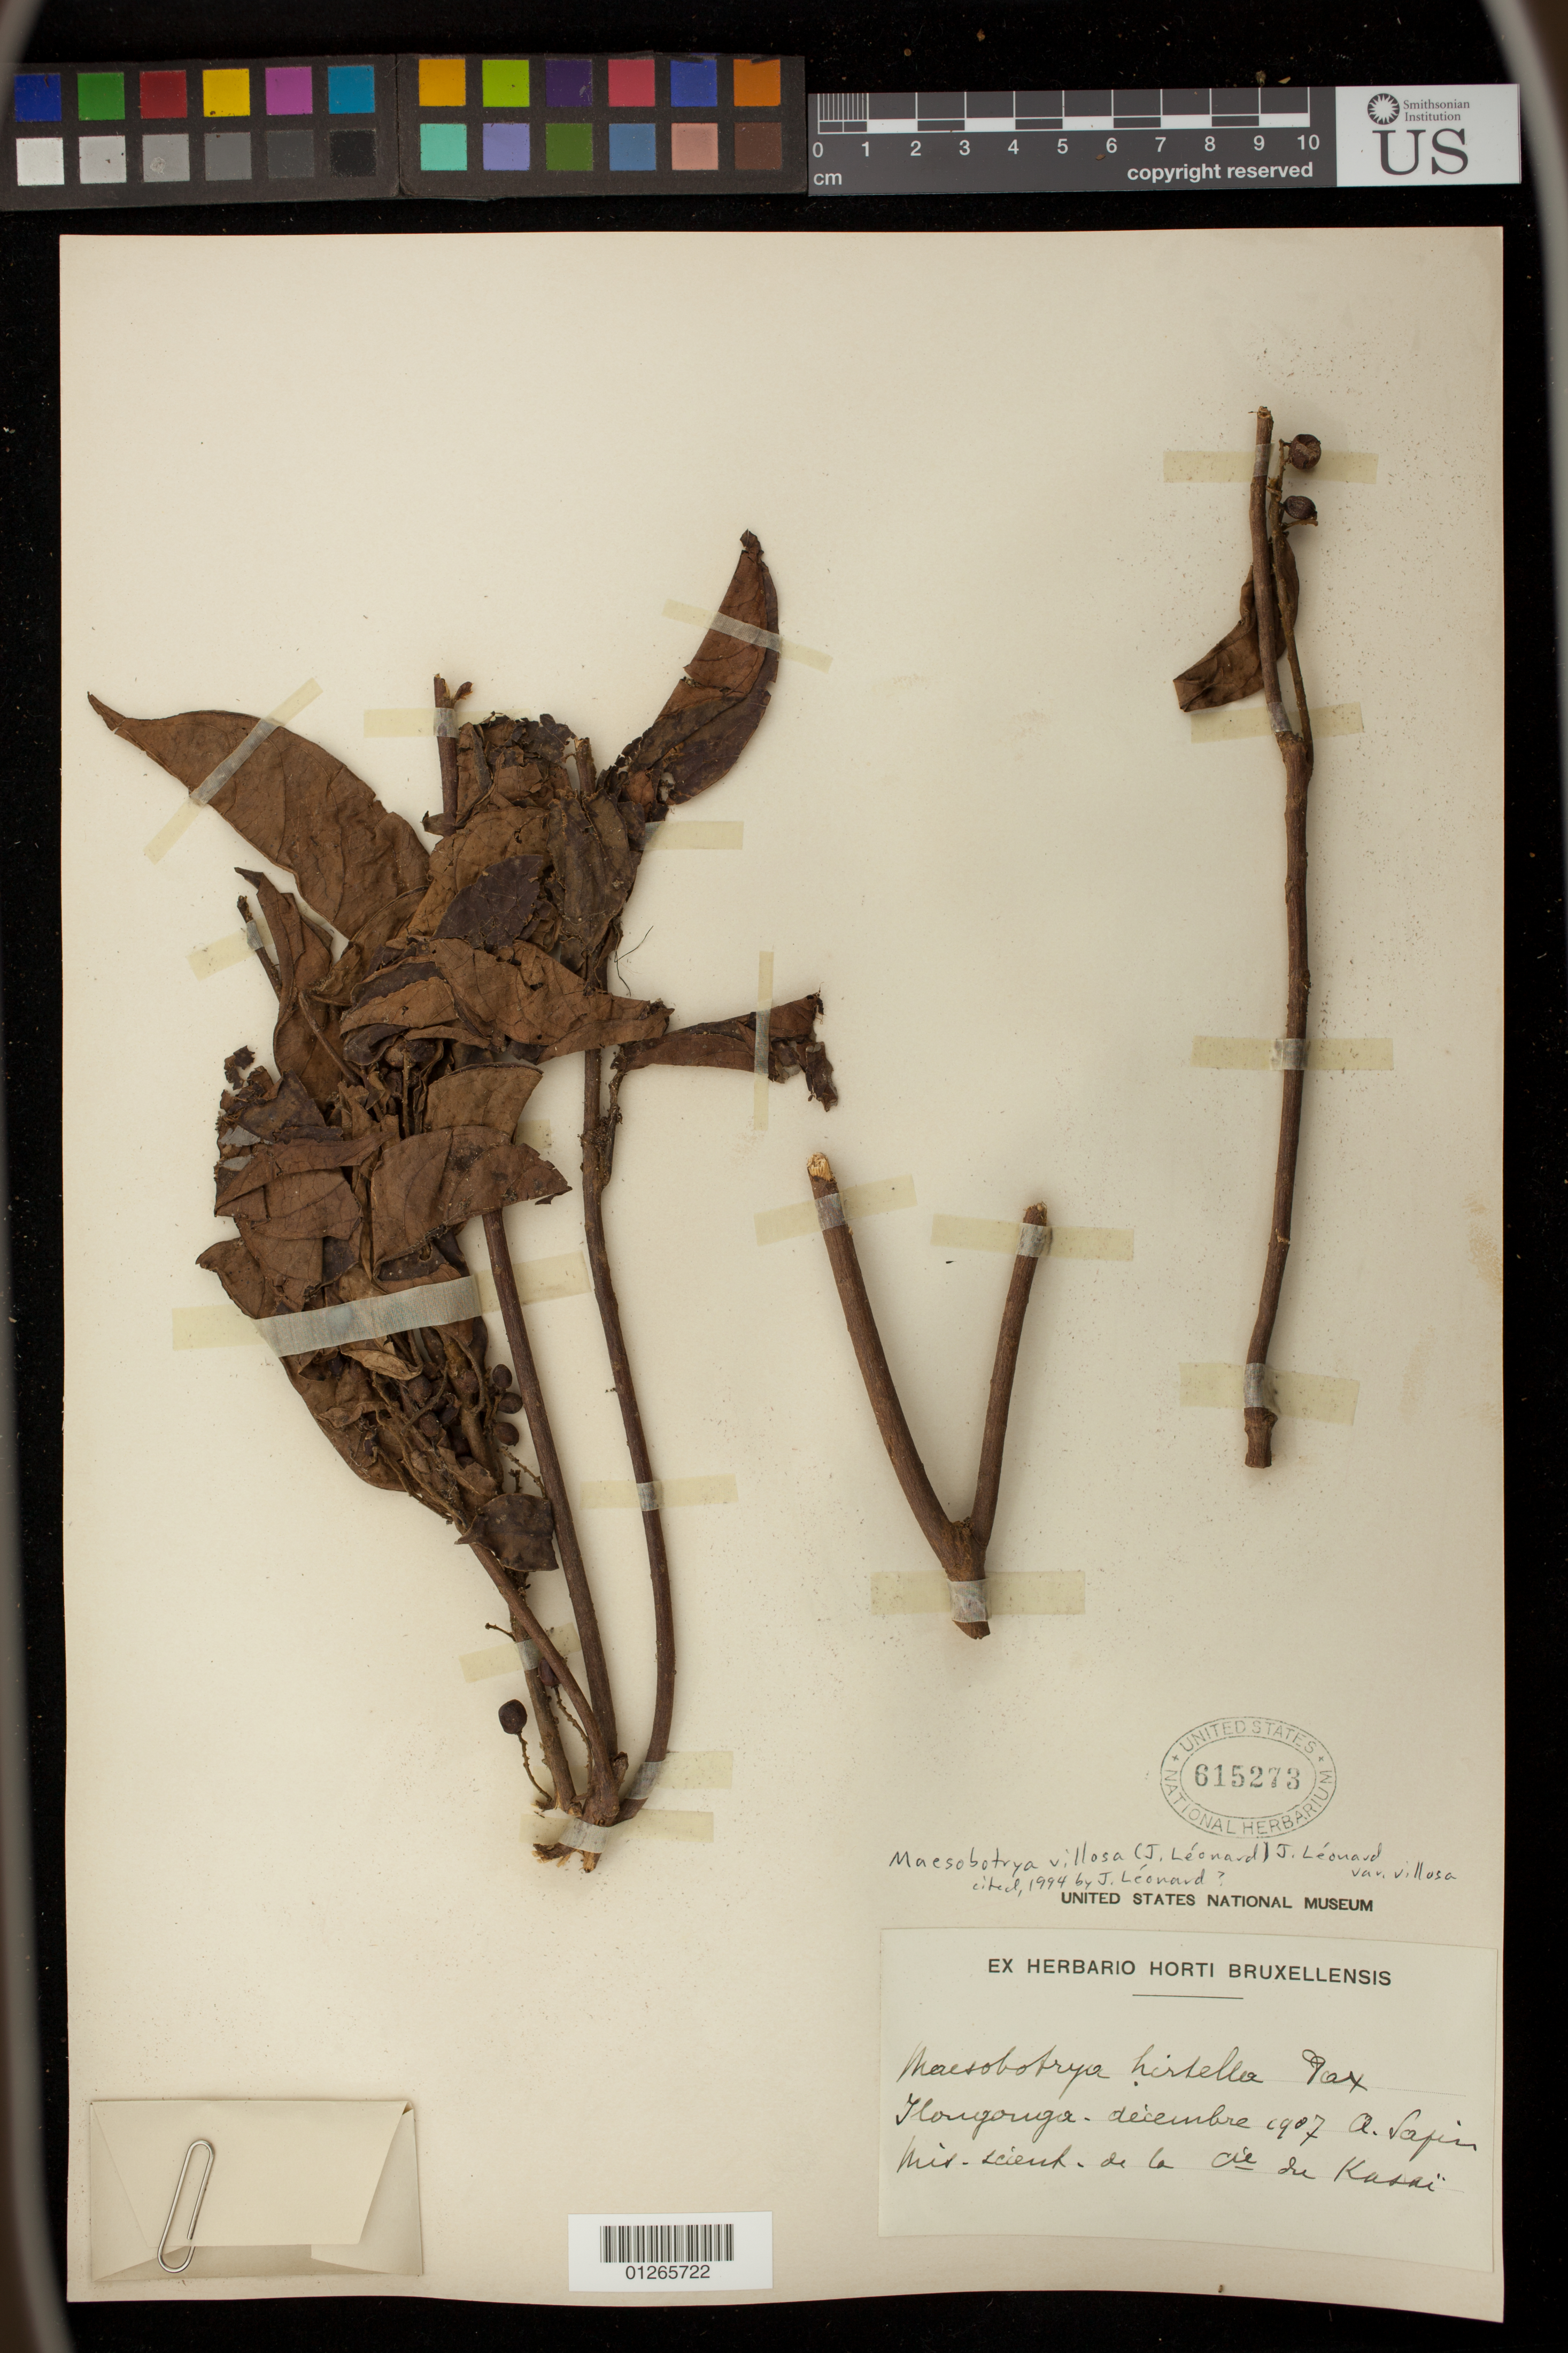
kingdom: Plantae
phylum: Tracheophyta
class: Magnoliopsida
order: Malpighiales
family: Phyllanthaceae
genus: Maesobotrya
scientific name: Maesobotrya barteri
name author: (Baill.) Hutch.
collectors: A. Sapin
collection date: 1907-12-01/1907-12-31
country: Congo, Democratic Republic of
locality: Mis-scient. de la Cie du Kasai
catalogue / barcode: US 615273